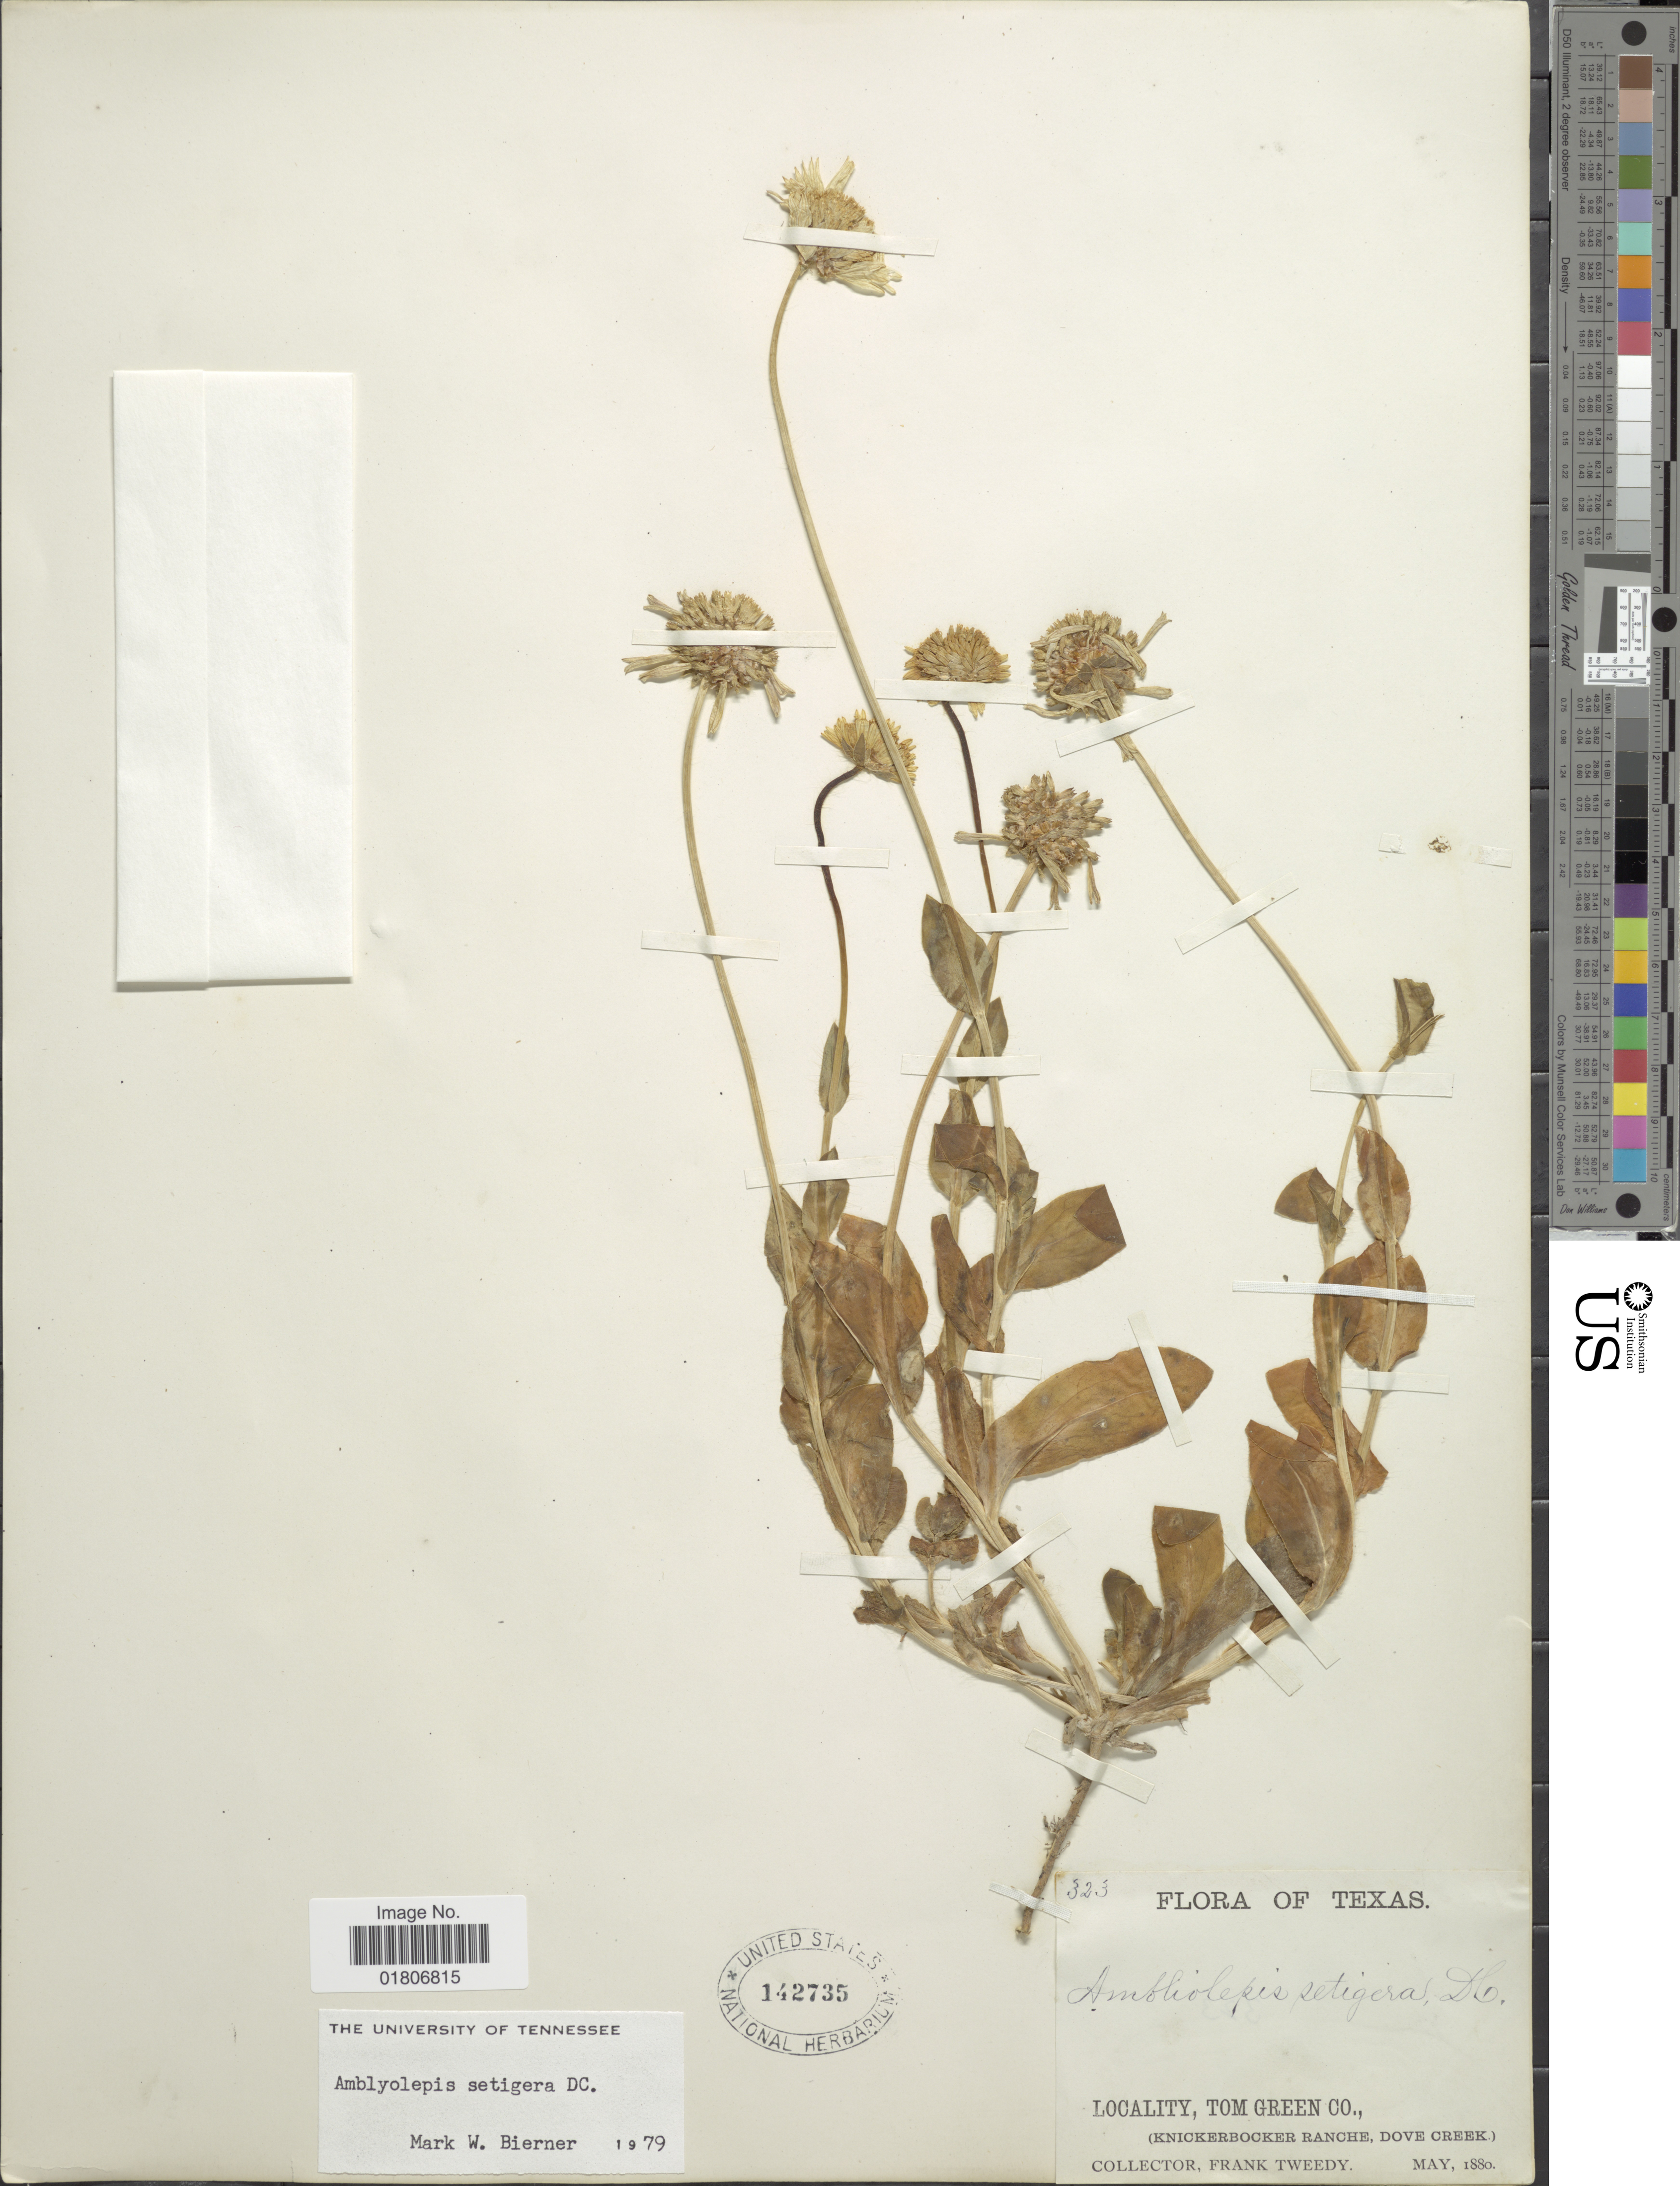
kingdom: Plantae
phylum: Tracheophyta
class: Magnoliopsida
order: Asterales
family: Asteraceae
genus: Amblyolepis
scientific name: Amblyolepis setigera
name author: DC.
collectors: F. Tweedy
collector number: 323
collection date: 1880-05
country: United States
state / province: Texas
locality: Tom Green Co., (Knickerbocker Ranche, Dove Creek)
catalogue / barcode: US 142735